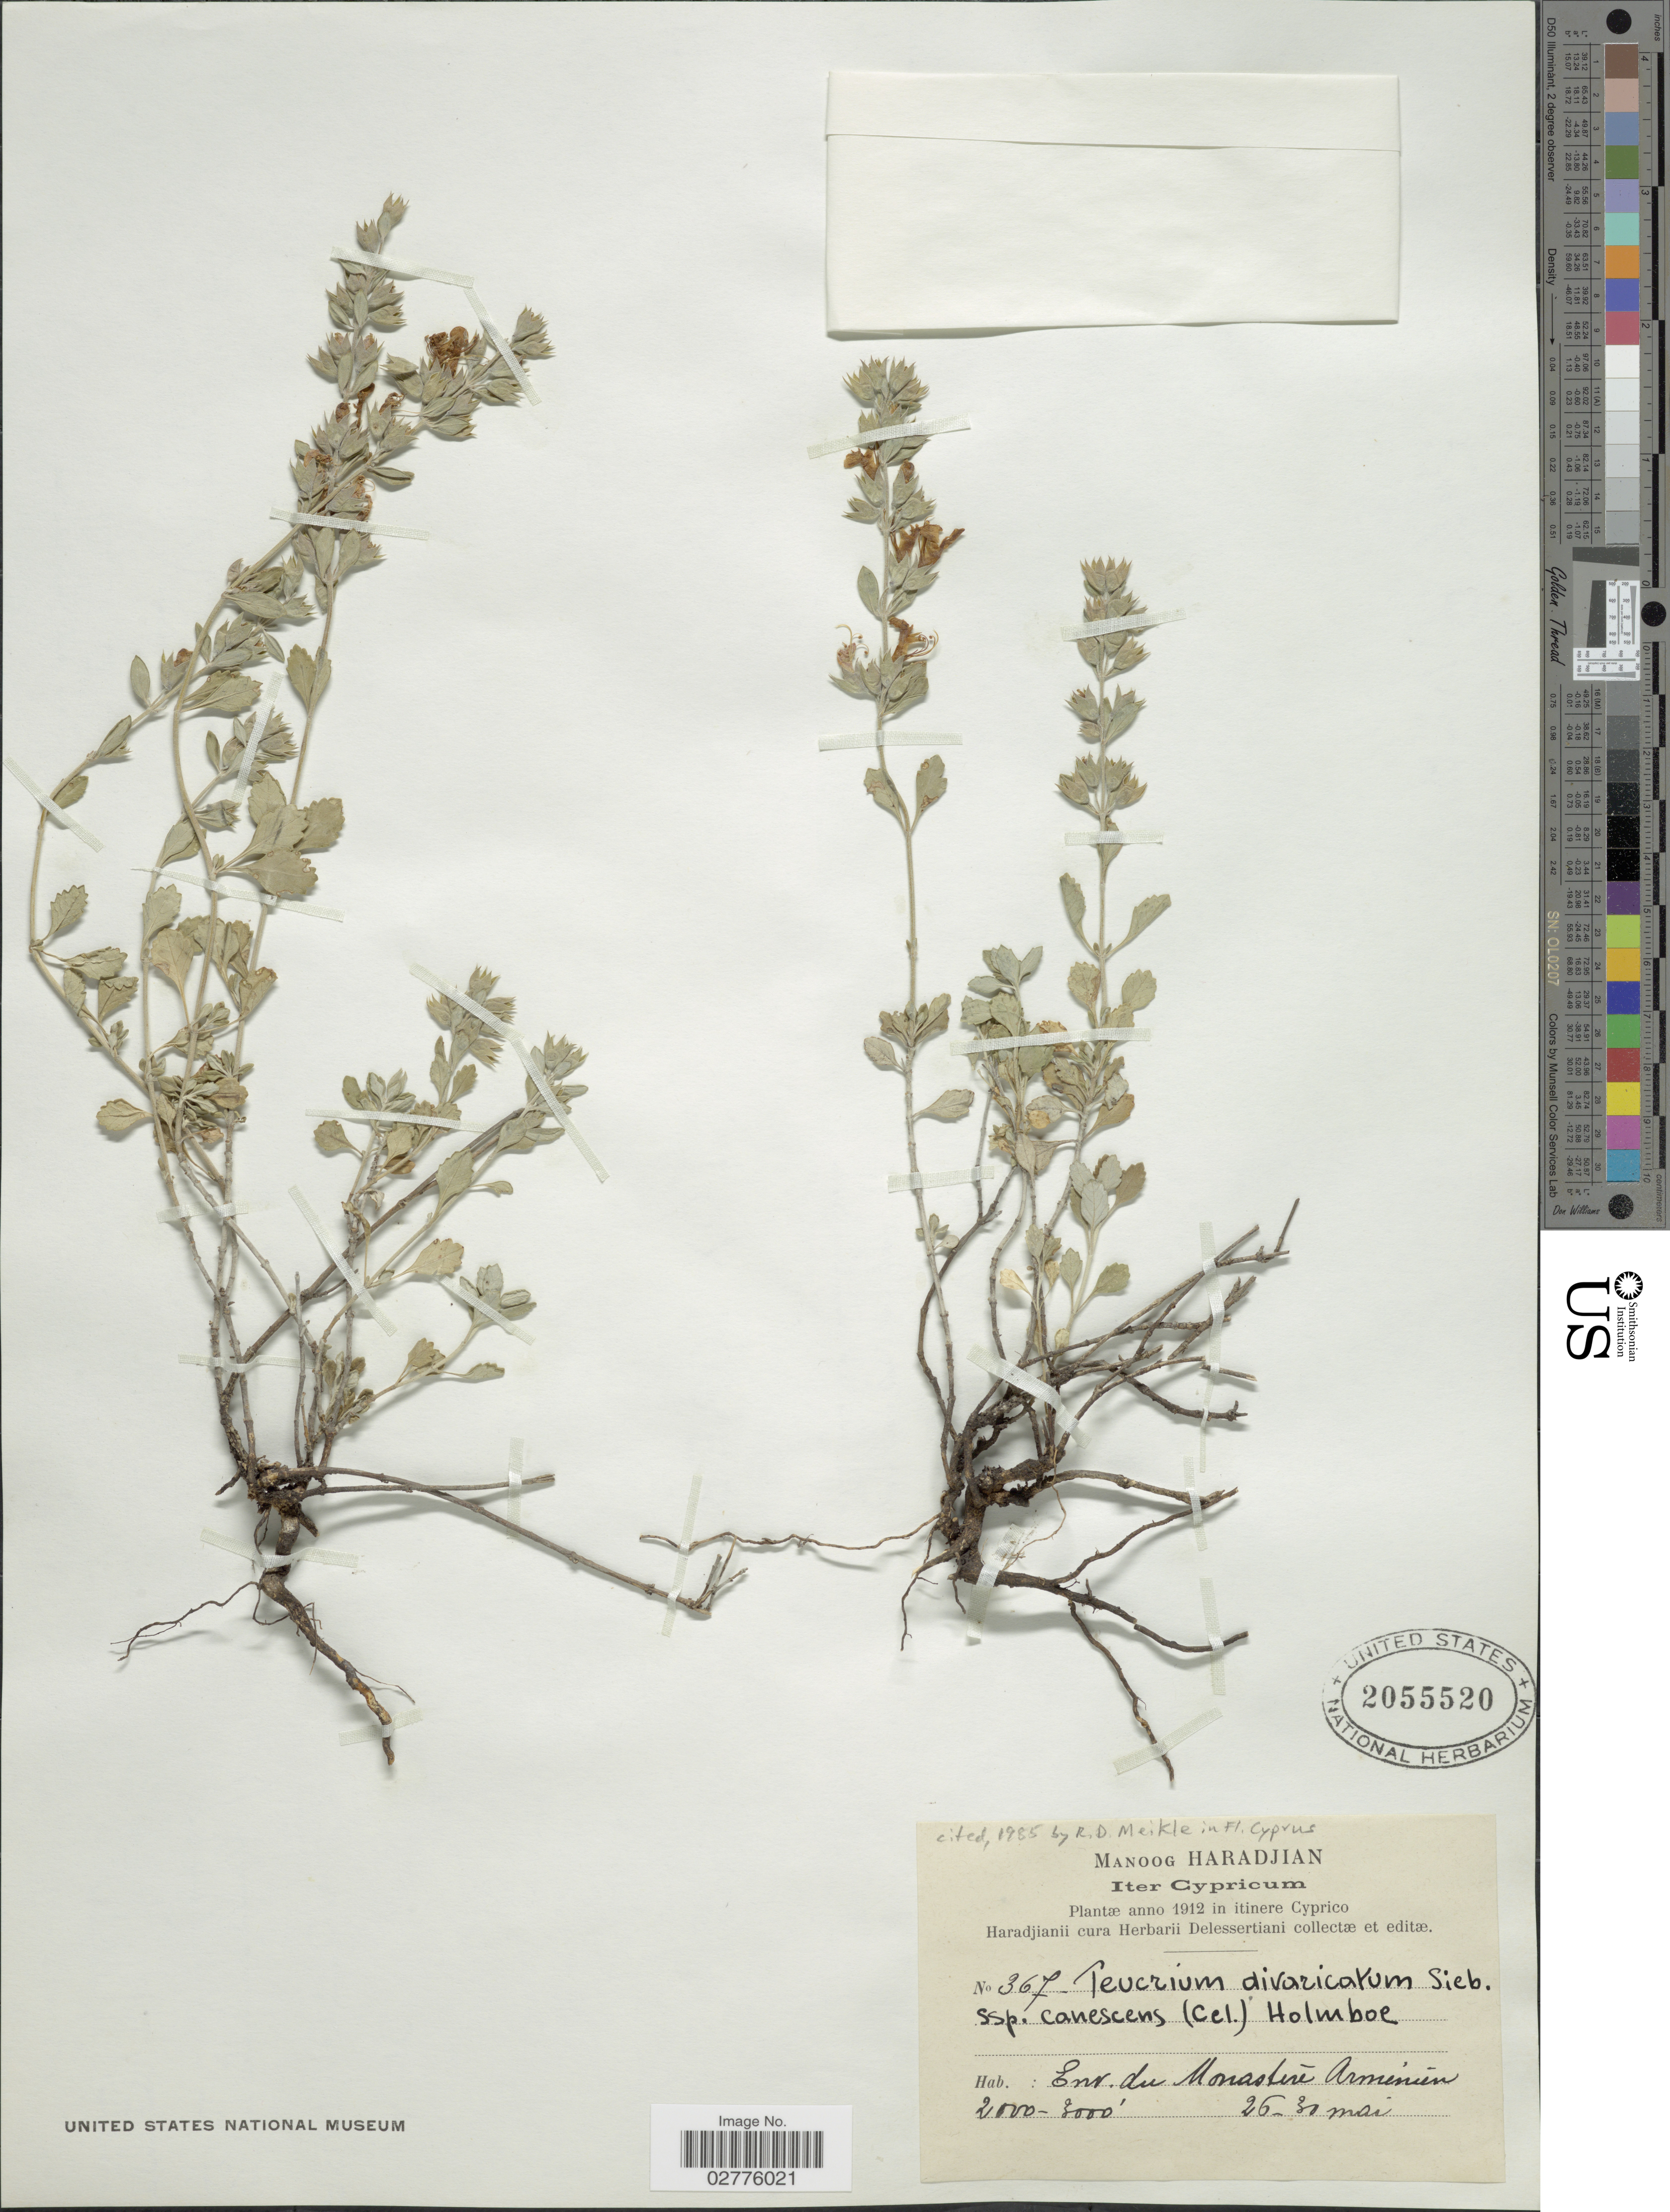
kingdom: Plantae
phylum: Tracheophyta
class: Magnoliopsida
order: Lamiales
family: Lamiaceae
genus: Teucrium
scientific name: Teucrium divaricatum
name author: Sieber ex Heldr.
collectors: M. Haradjian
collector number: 367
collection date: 1912-05-26/1912-05-30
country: Cyprus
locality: Env. du Monastére Arménién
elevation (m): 610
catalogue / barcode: US 2055520